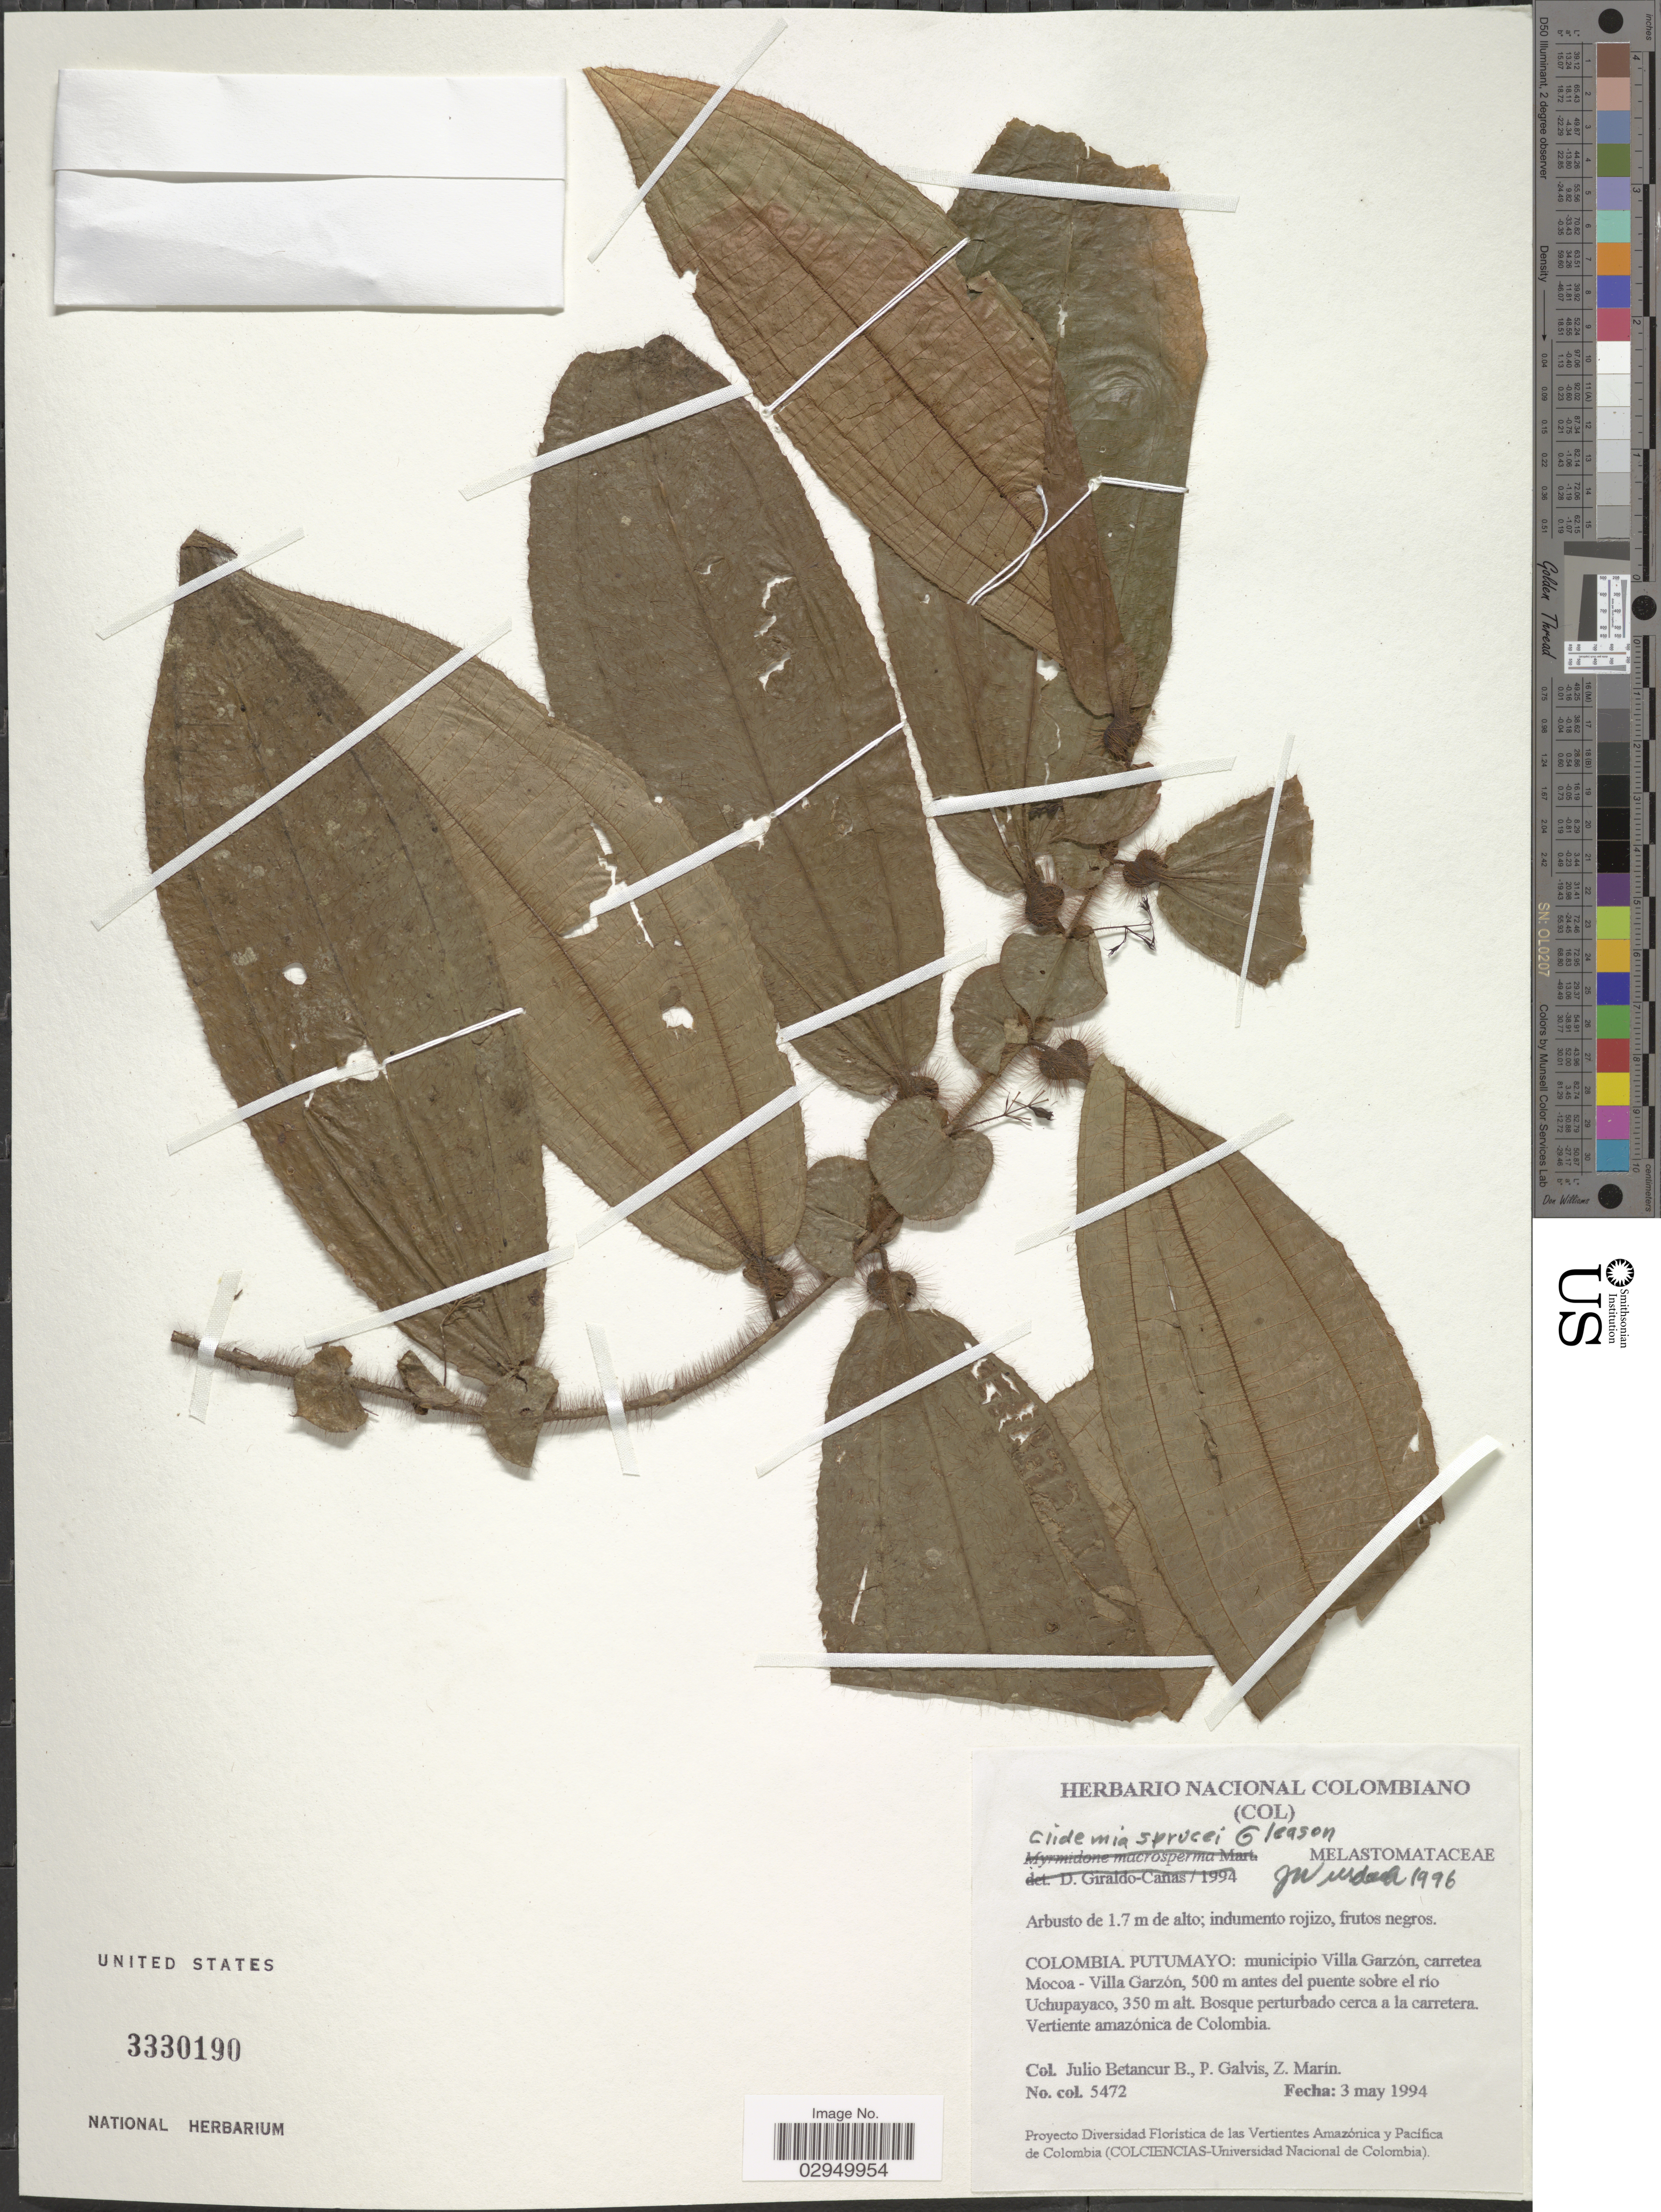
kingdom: Plantae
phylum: Tracheophyta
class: Magnoliopsida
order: Myrtales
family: Melastomataceae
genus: Clidemia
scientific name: Clidemia sprucei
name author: Gleason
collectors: J. C. Betancur, P. Galvis & Z. Martin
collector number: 5472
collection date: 1994-05-03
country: Colombia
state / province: Putumayo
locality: Municipio Villa Garzón, carretera Mocoa-Villa Garzón, 500 m antes del puente sobre el rio Uchupayaco. Bosque perturbado cerca a la carretera. Vertiente amazónica de Colombia.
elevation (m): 350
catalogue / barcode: US 3330190